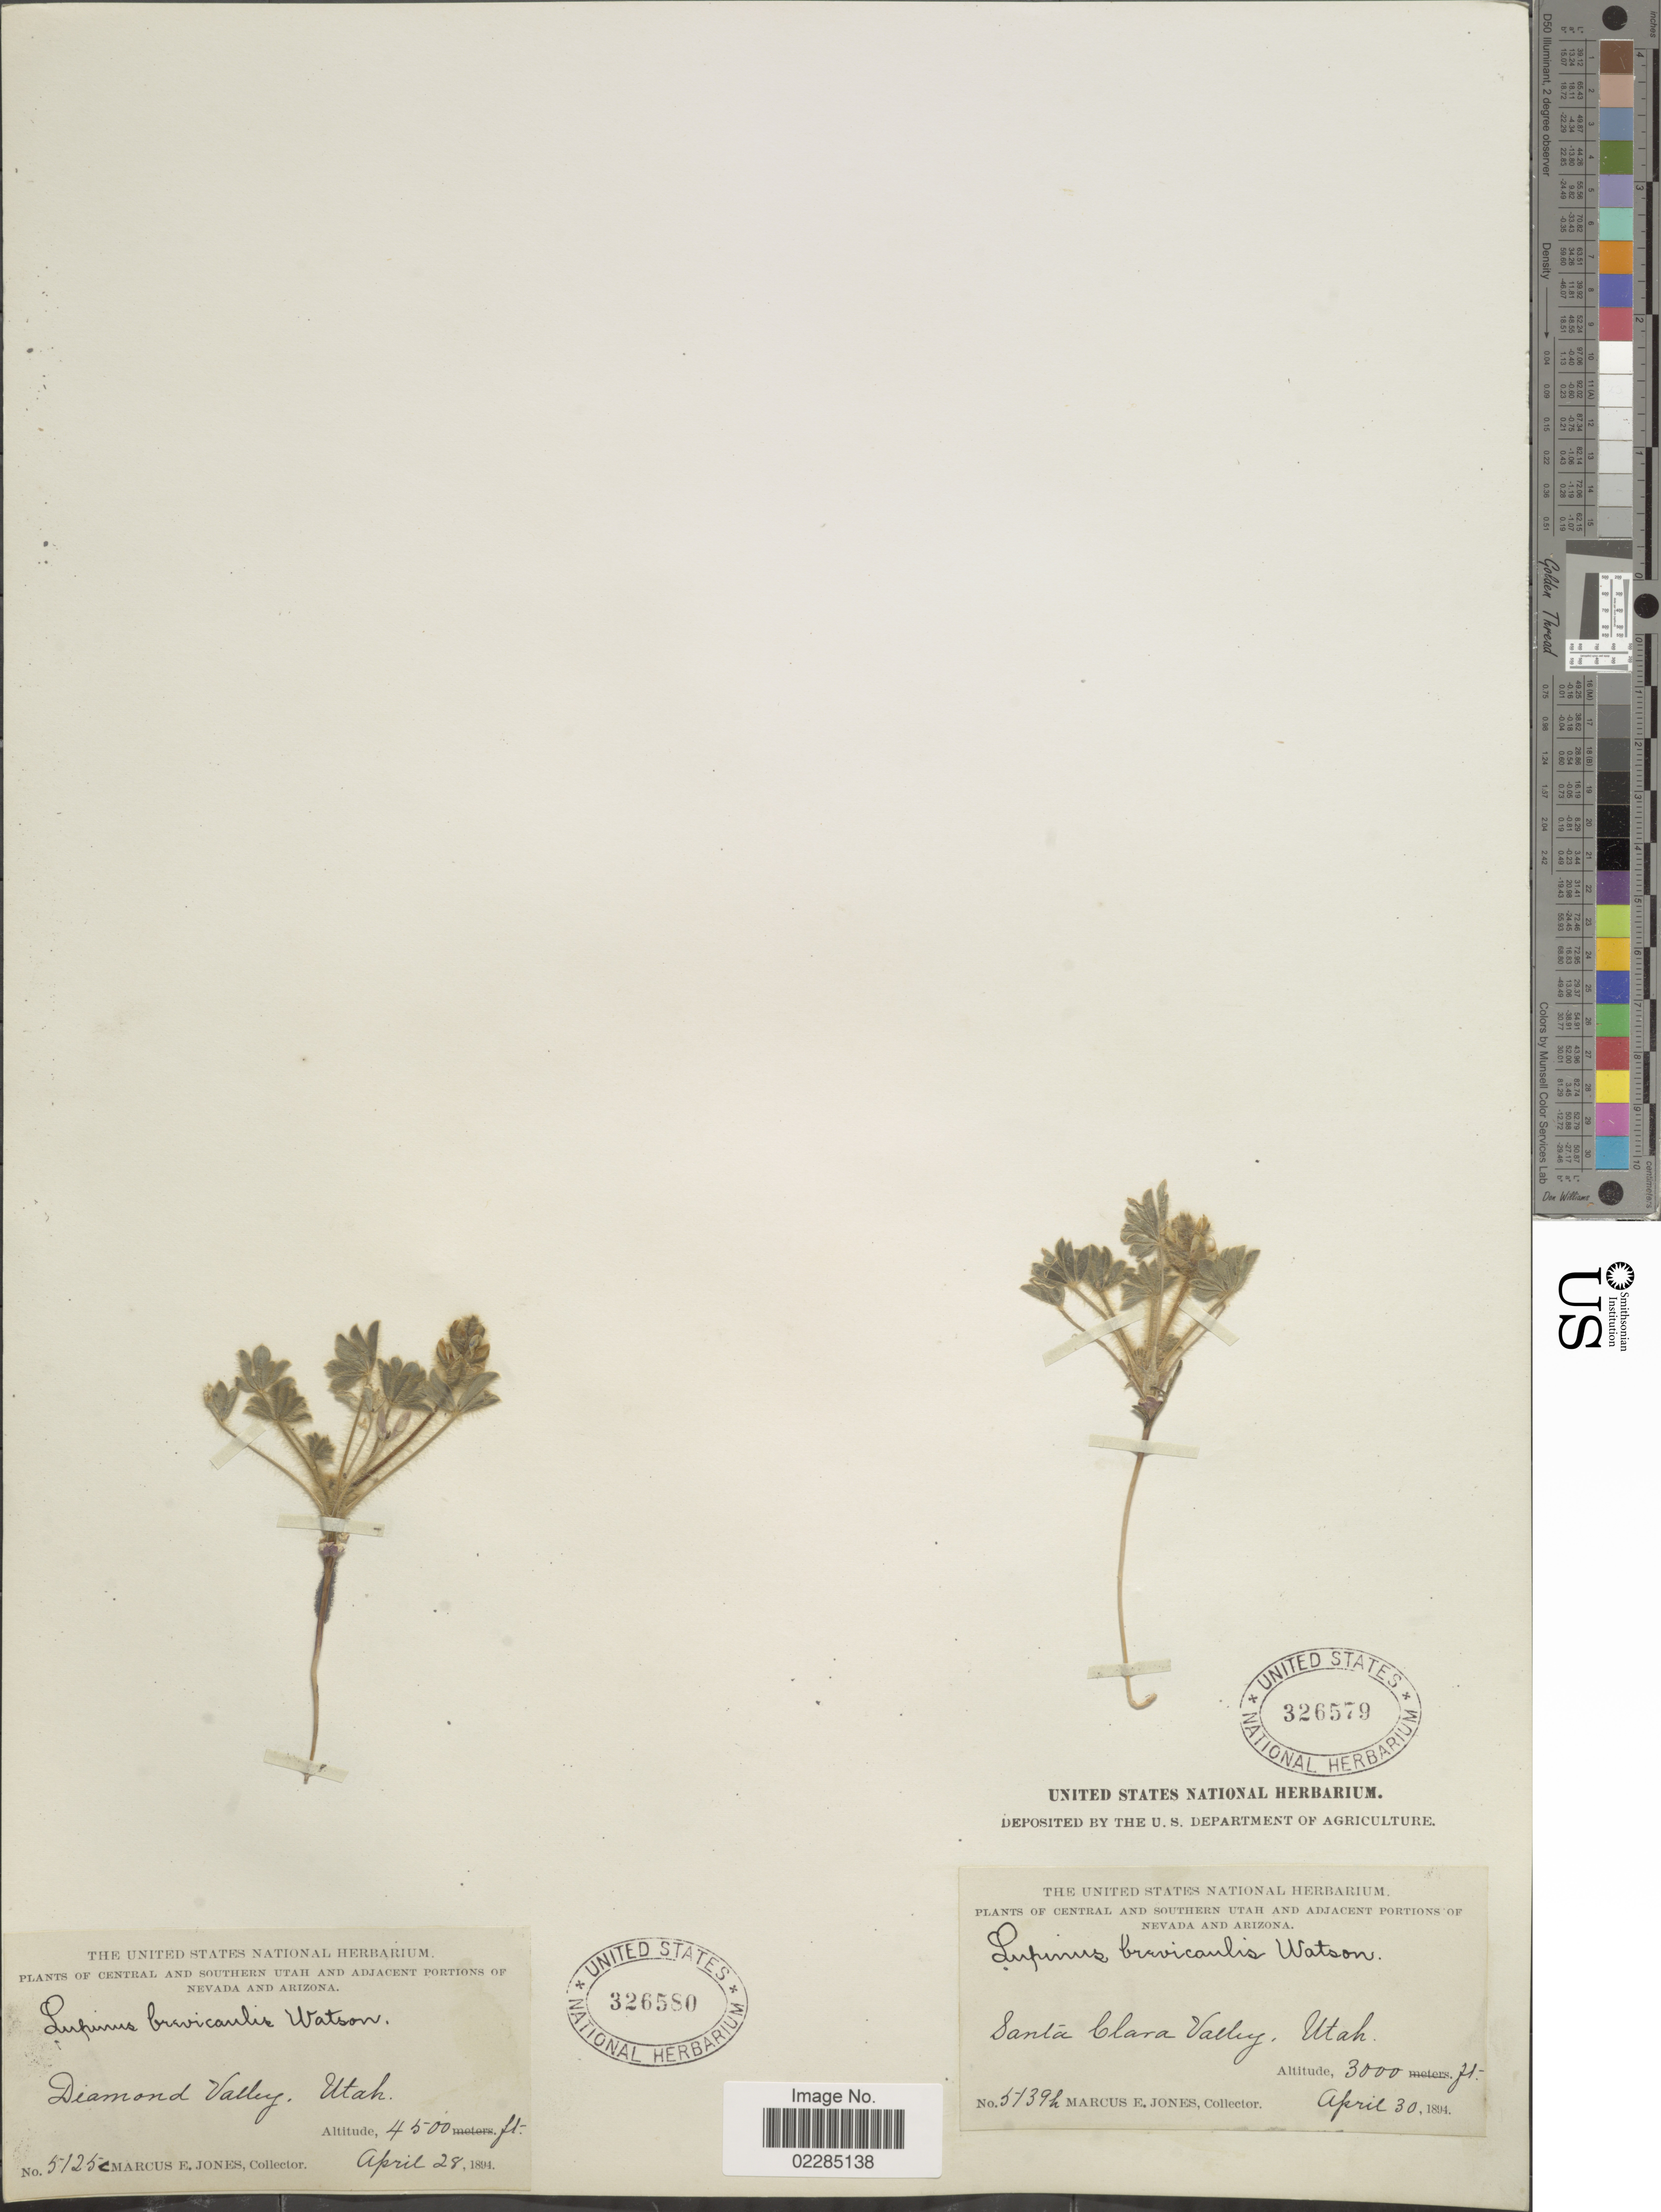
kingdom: Plantae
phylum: Tracheophyta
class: Magnoliopsida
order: Fabales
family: Fabaceae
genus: Lupinus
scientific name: Lupinus dispersus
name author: A. Heller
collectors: M. E. Jones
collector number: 5125C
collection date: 1894-04-28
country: United States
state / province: Utah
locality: Central and Southern Utah and adjacent portions of Nevada and Arizona. Diamond Valley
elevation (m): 1372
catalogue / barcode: US 326580